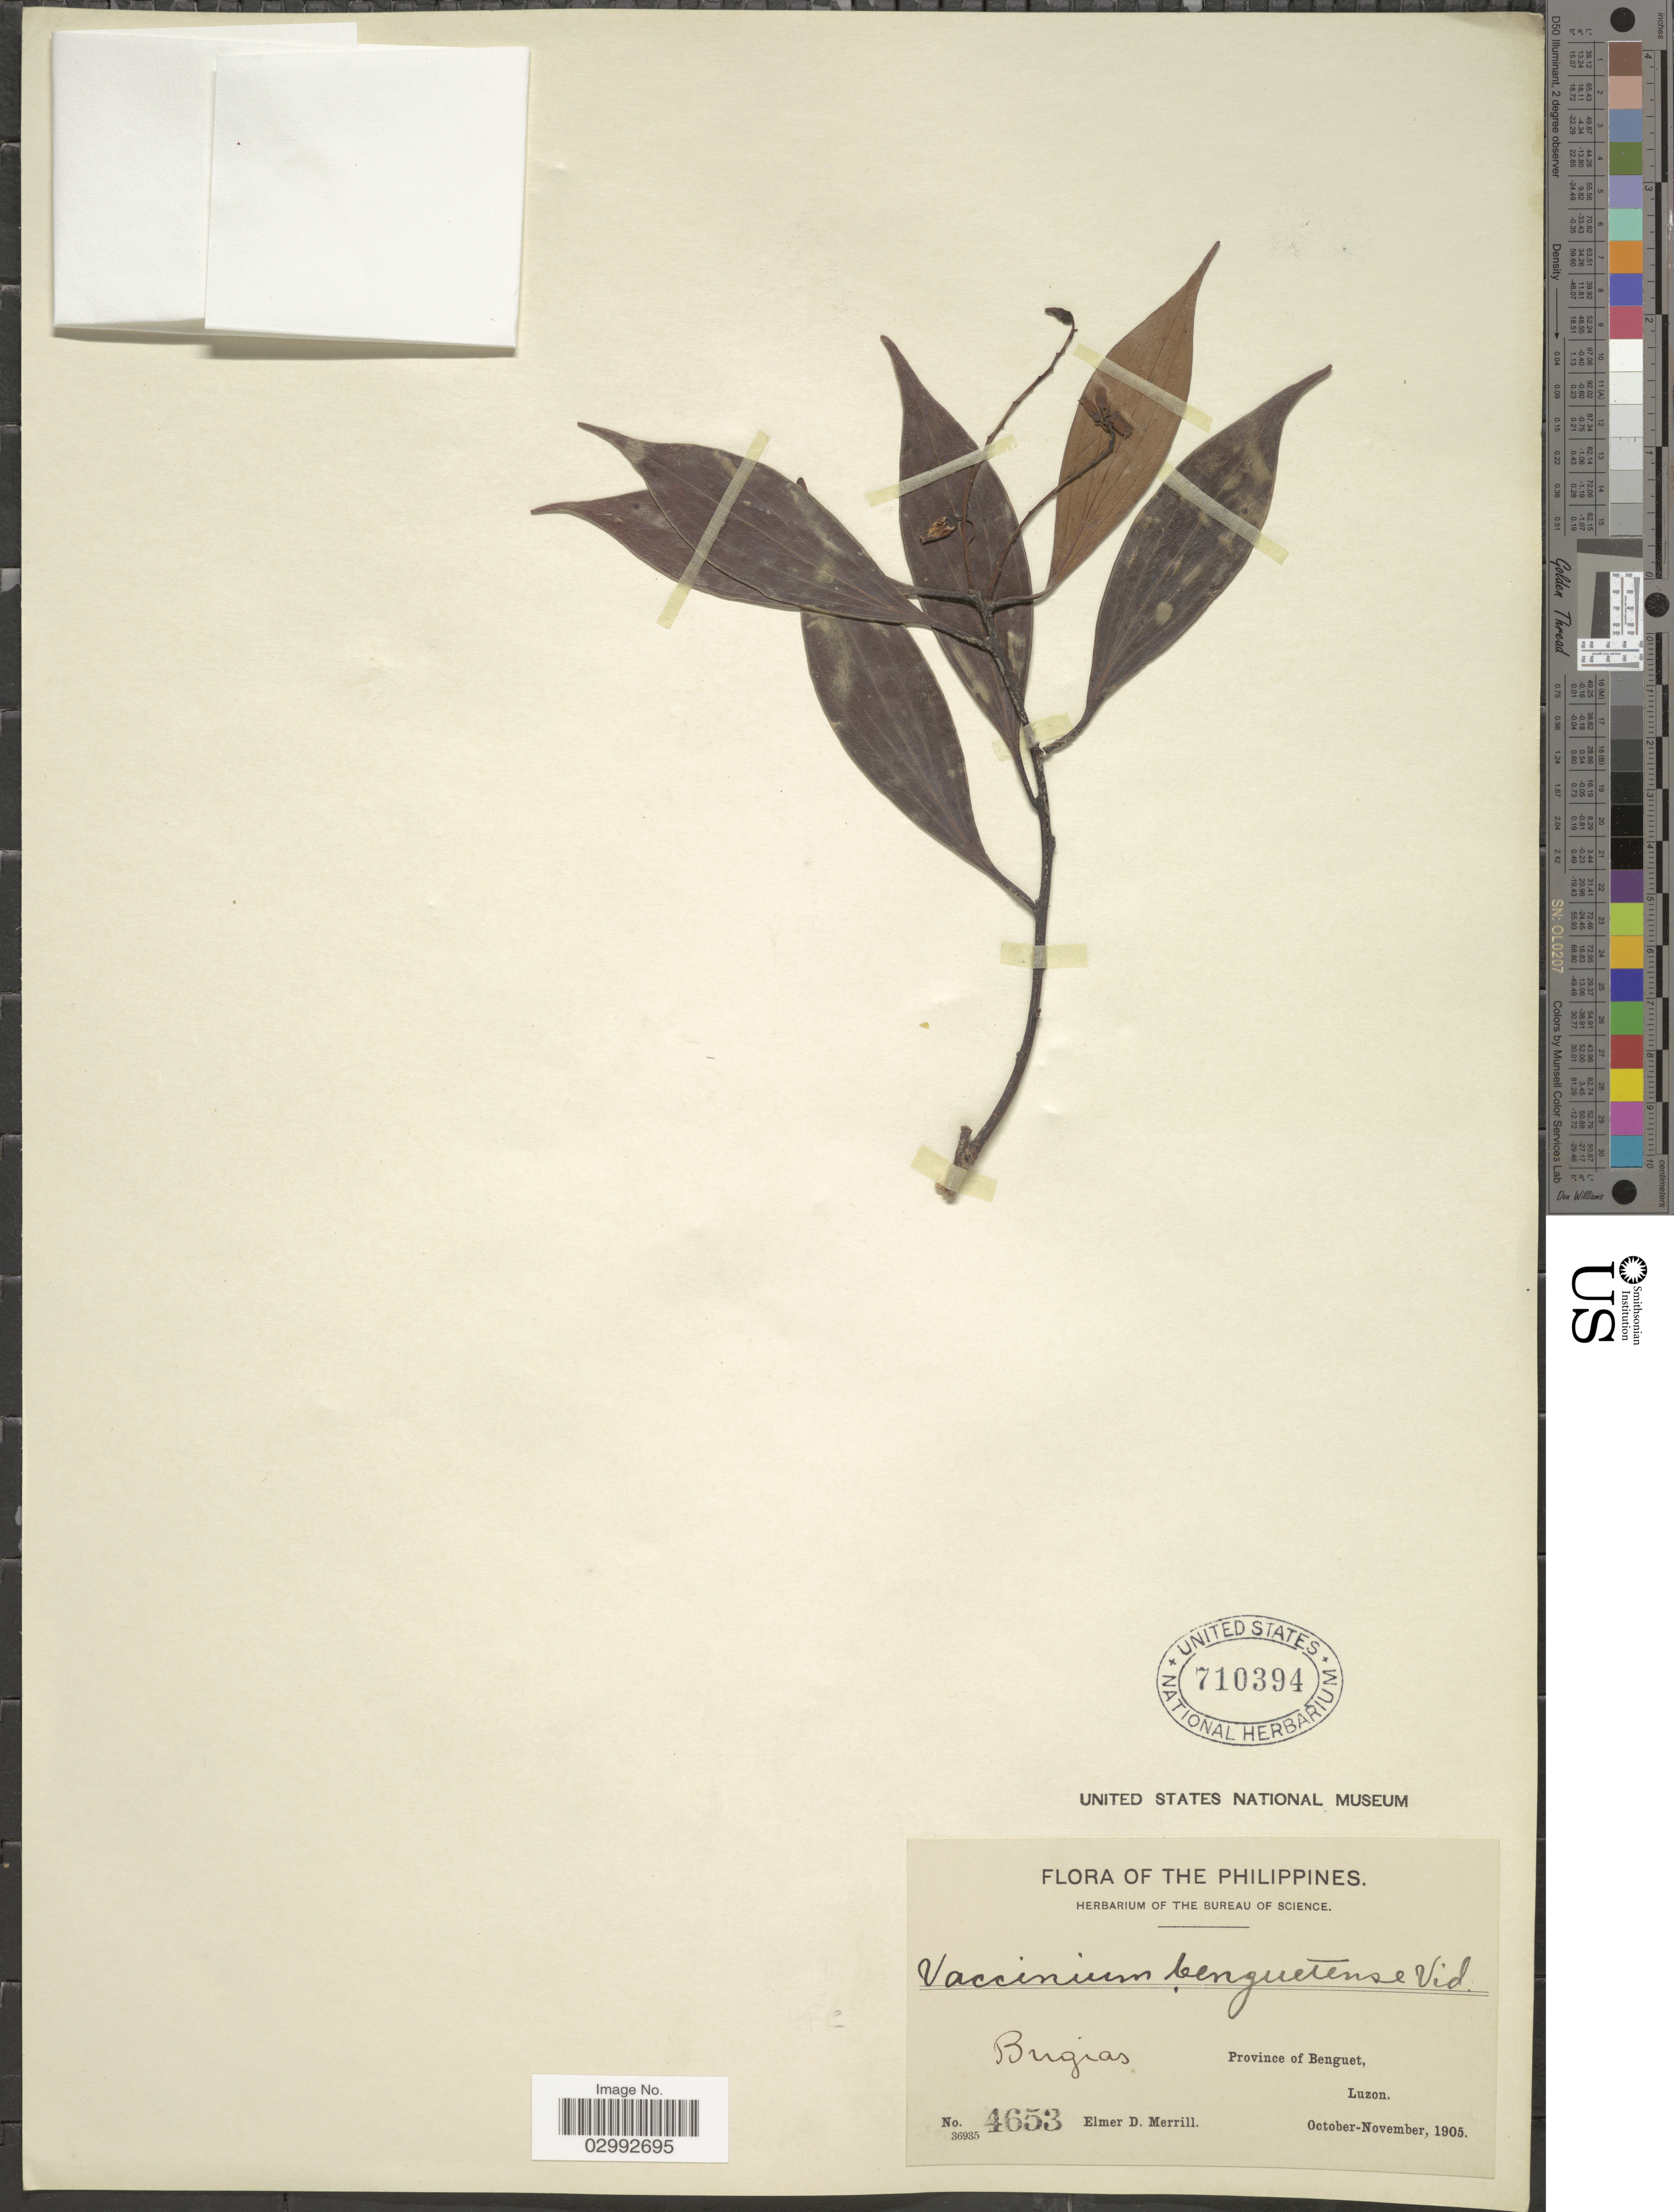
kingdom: Plantae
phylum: Tracheophyta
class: Magnoliopsida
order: Ericales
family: Ericaceae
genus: Vaccinium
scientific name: Vaccinium benguetense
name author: S. Vidal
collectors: E. D. Merrill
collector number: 4653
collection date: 1905-10/1905-11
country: Philippines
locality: Bugias, Province of Benguet, Luzon.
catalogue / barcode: US 710394